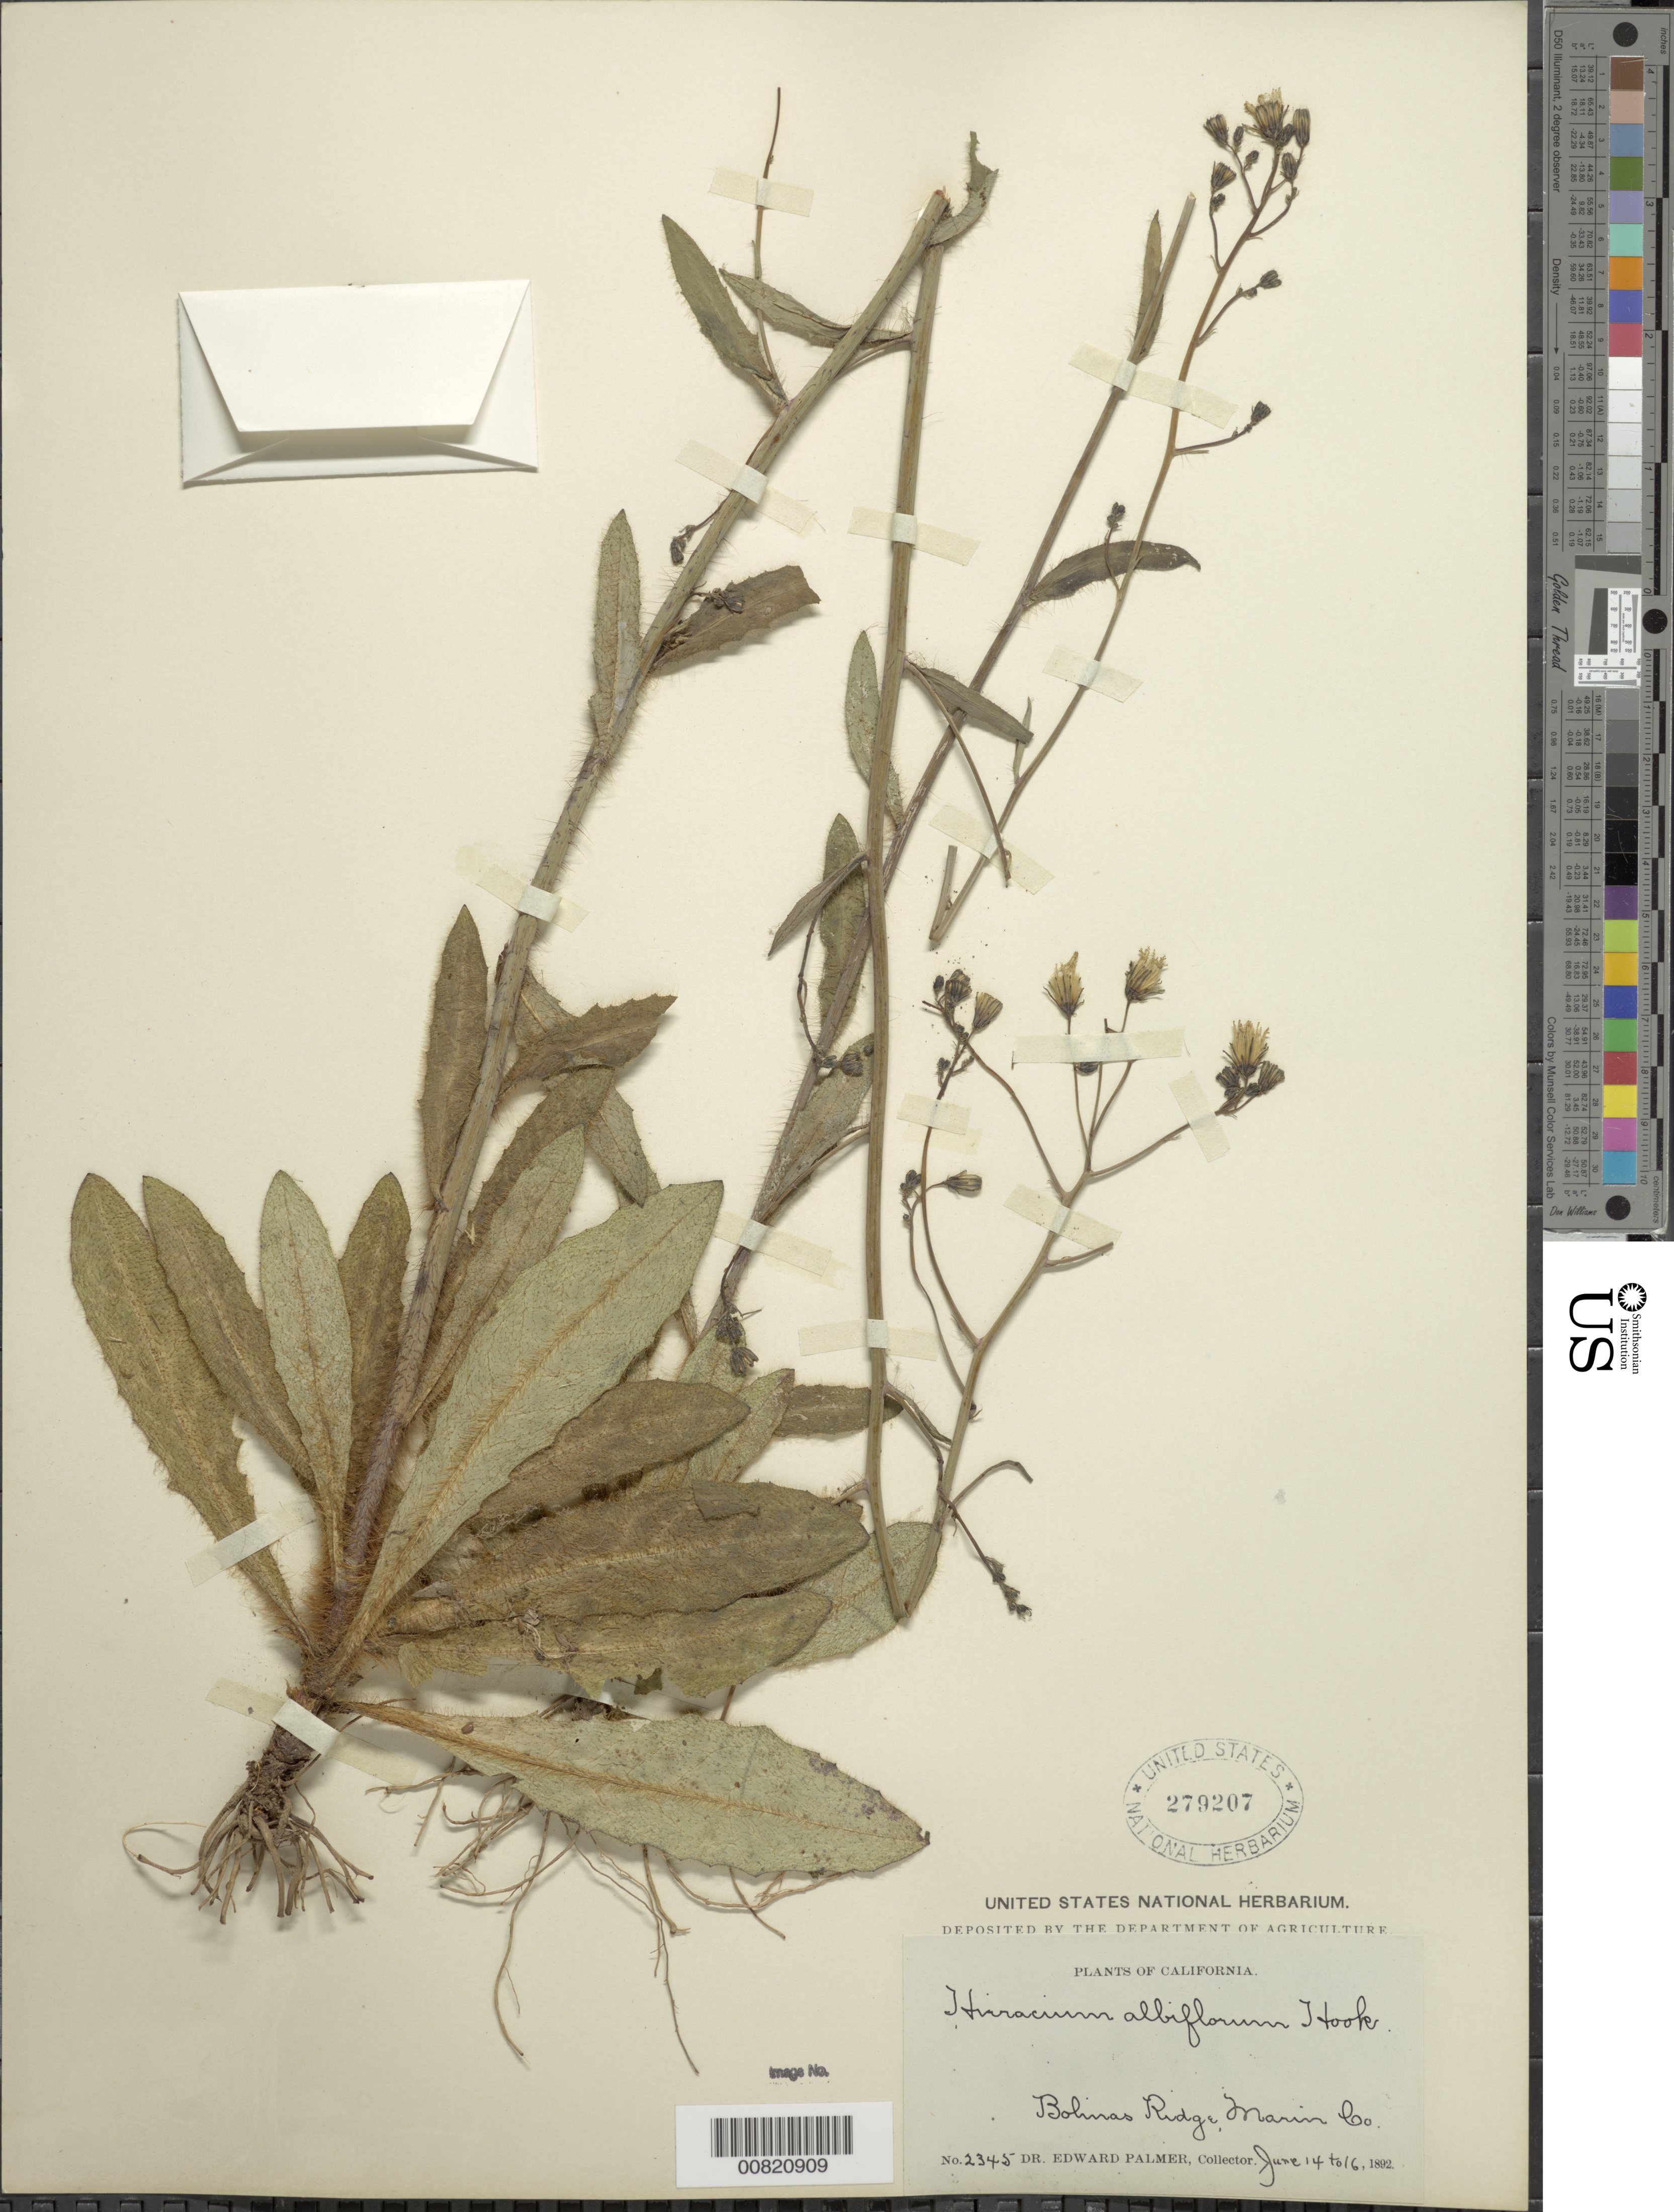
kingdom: Plantae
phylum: Tracheophyta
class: Magnoliopsida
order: Asterales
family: Asteraceae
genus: Hieracium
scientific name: Hieracium albiflorum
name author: Hook.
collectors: E. Palmer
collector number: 2345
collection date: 1892-06-14/1892-06-16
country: United States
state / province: California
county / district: Marin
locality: Bolinas Ridge, Marin Co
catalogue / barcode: US 279207